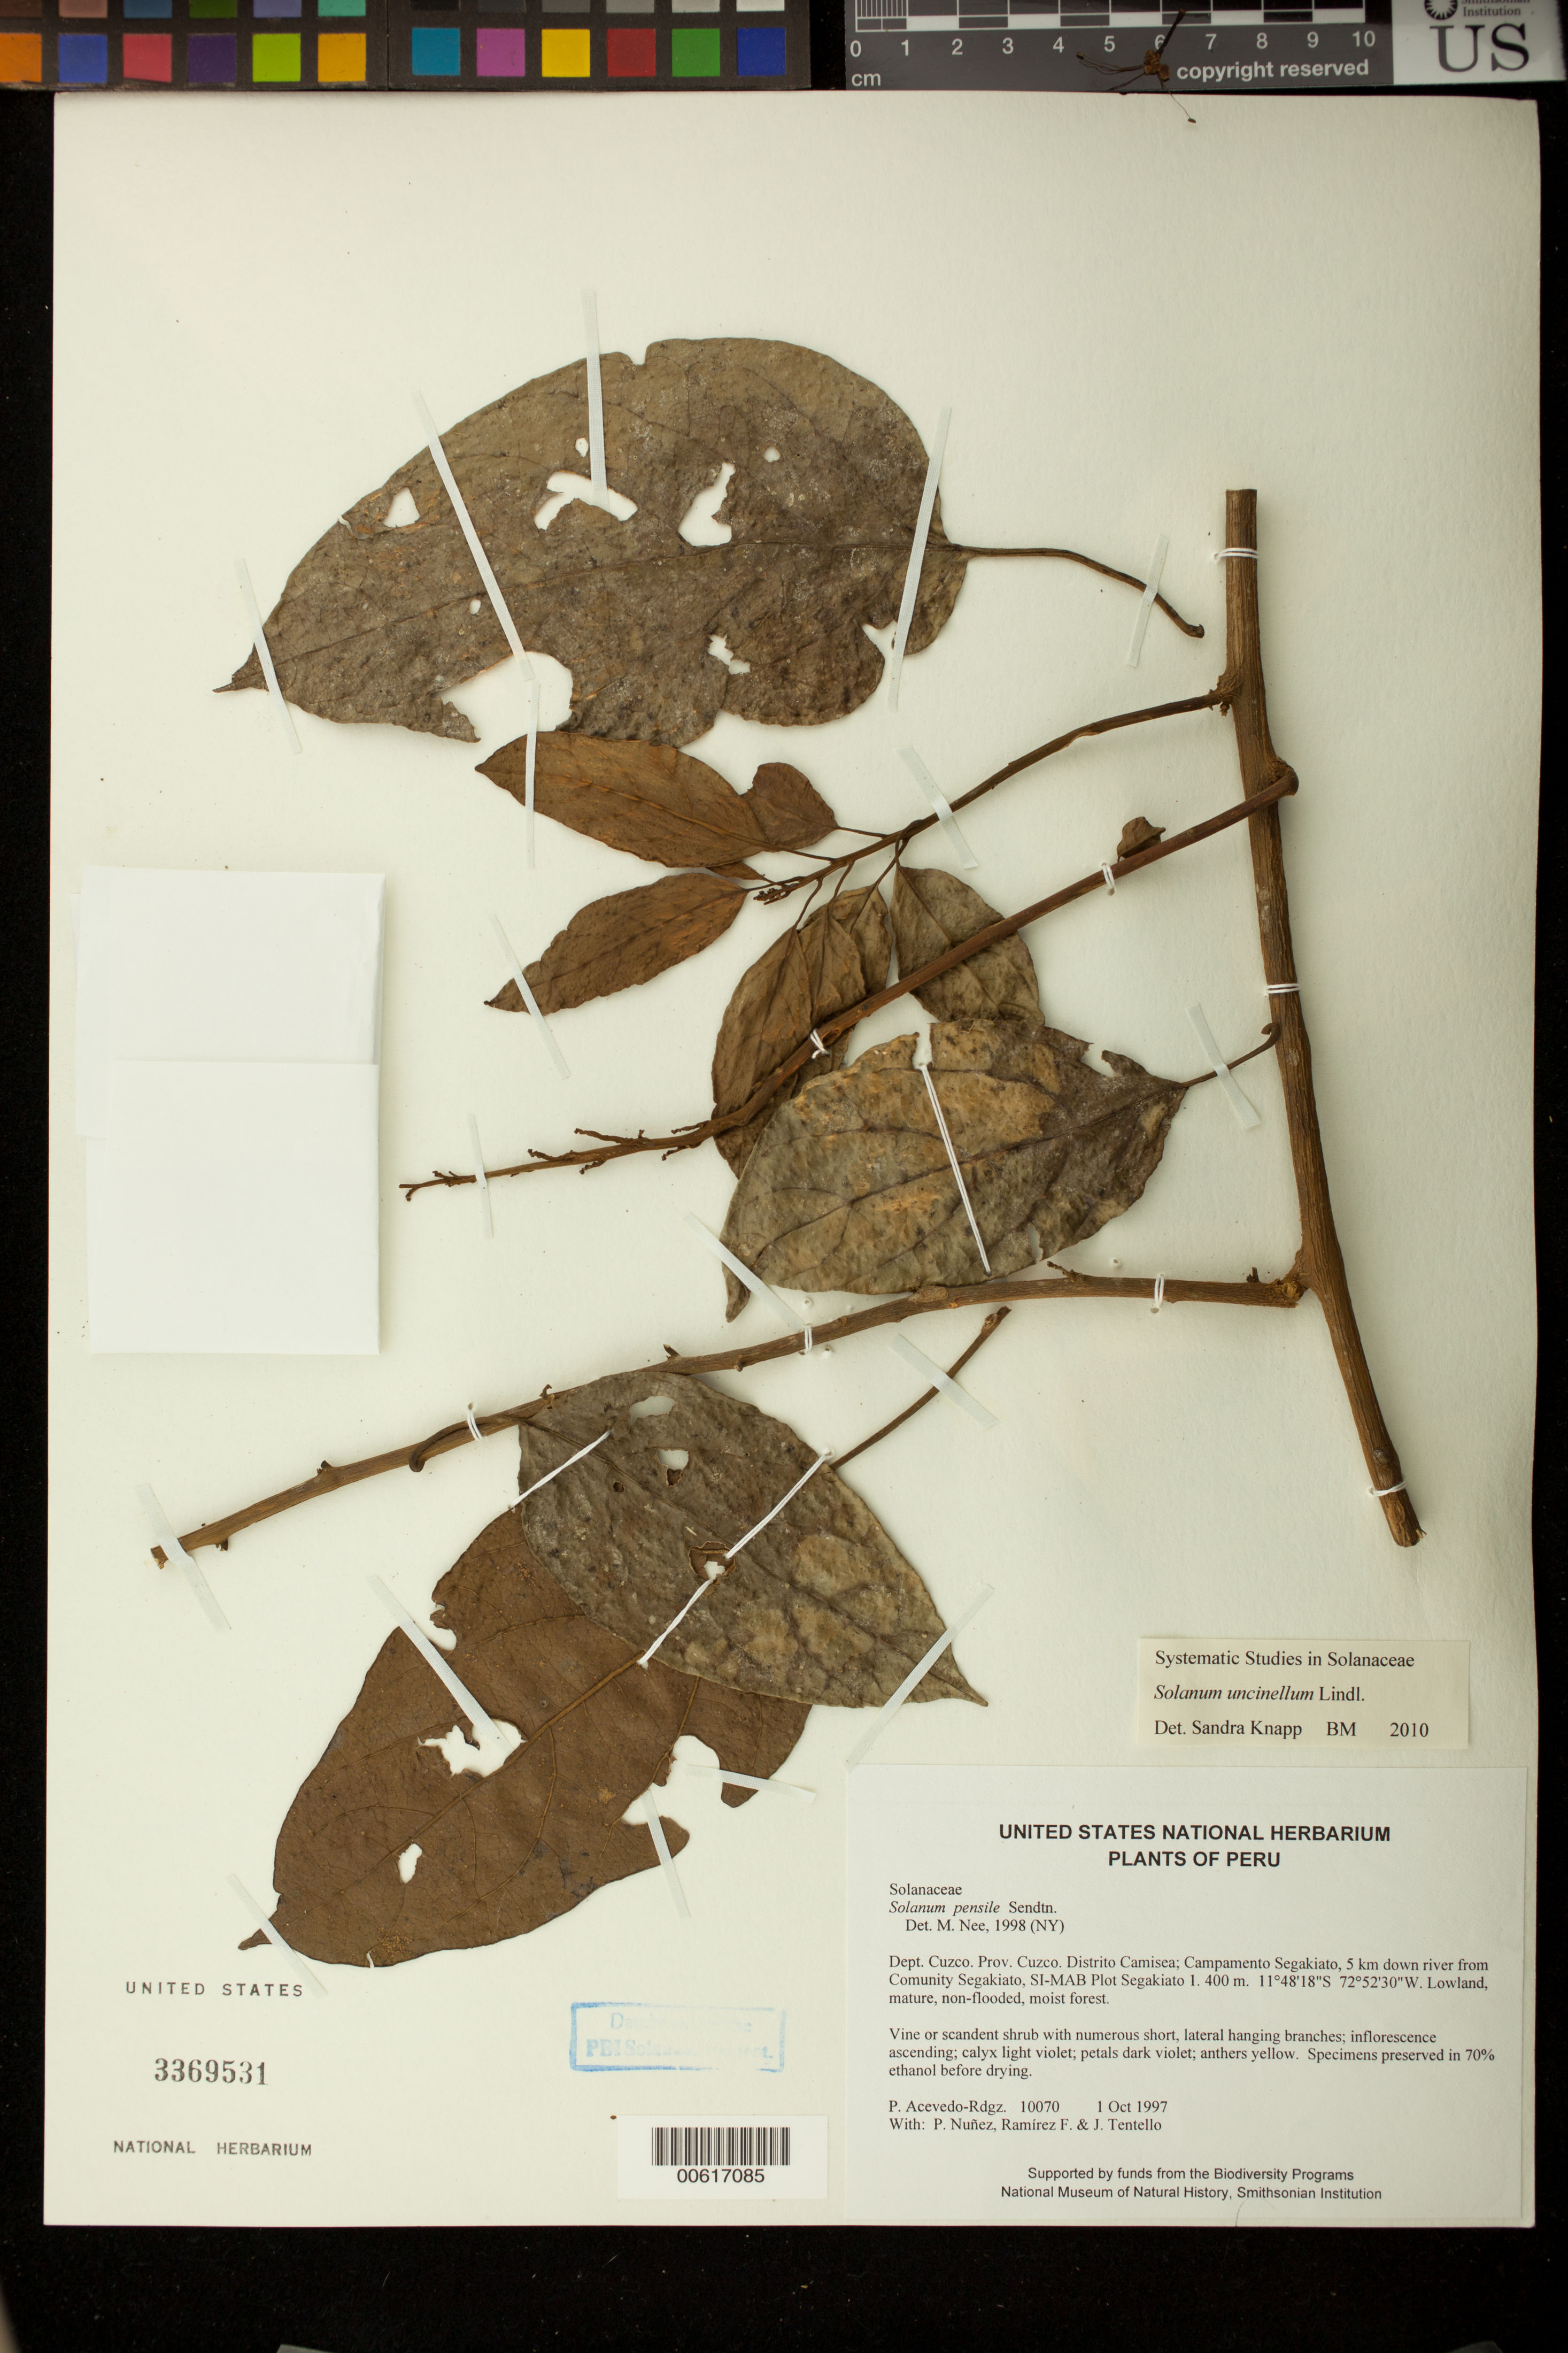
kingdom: Plantae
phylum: Tracheophyta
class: Magnoliopsida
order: Solanales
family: Solanaceae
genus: Solanum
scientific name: Solanum uncinellum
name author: Lindl.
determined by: Knapp, S. D.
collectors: P. Acevedo-Rodr., P. Núñez V., T. Ramirez & J. Tentello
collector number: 10070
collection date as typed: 1 Oct 1997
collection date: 1997-10-01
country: Peru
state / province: Cusco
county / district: Cusco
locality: Campamento Segakiato, 5 km downriver from Community Segakiato, SI-MAB plot Segakiato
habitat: lowland, mature, non-flooded moist forest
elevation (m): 1400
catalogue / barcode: US 3369531